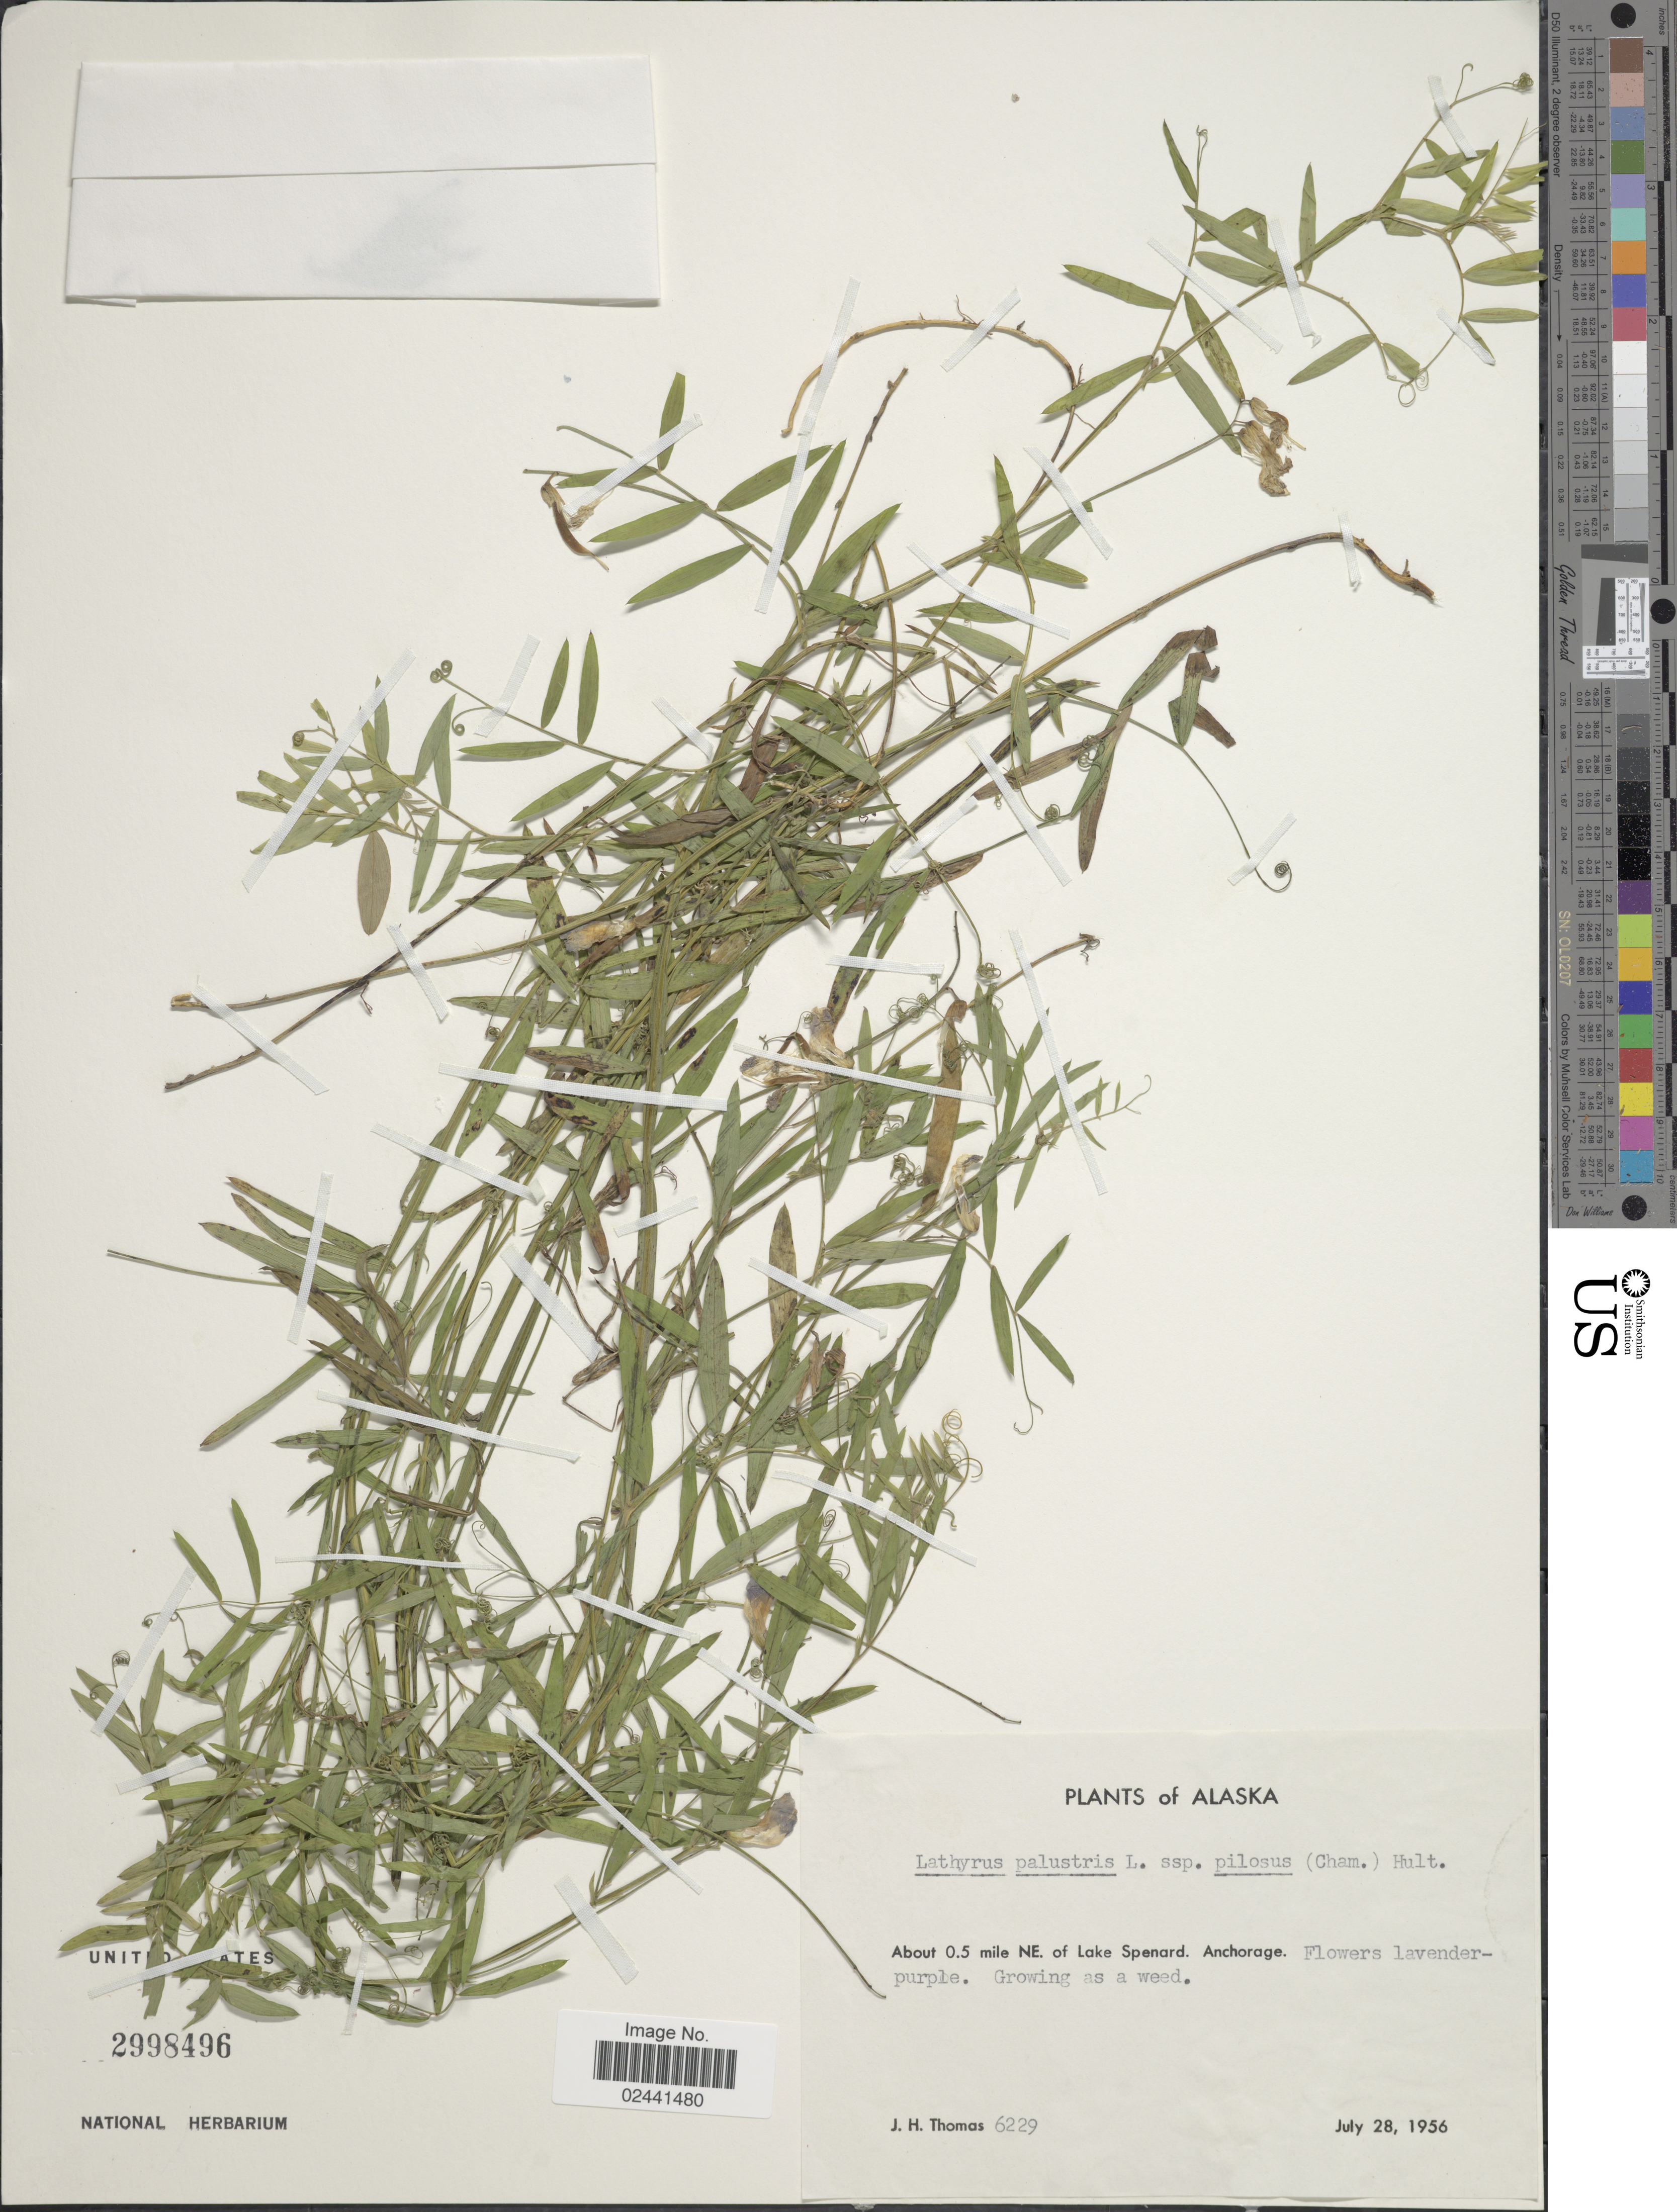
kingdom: Plantae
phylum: Tracheophyta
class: Magnoliopsida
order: Fabales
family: Fabaceae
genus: Lathyrus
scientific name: Lathyrus palustris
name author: L.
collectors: J. H. Thomas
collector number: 6229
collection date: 1956-07-28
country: United States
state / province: Alaska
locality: About 0.5 mile N.E. of Lake Spenard. Anchorage.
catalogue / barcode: US 2998496